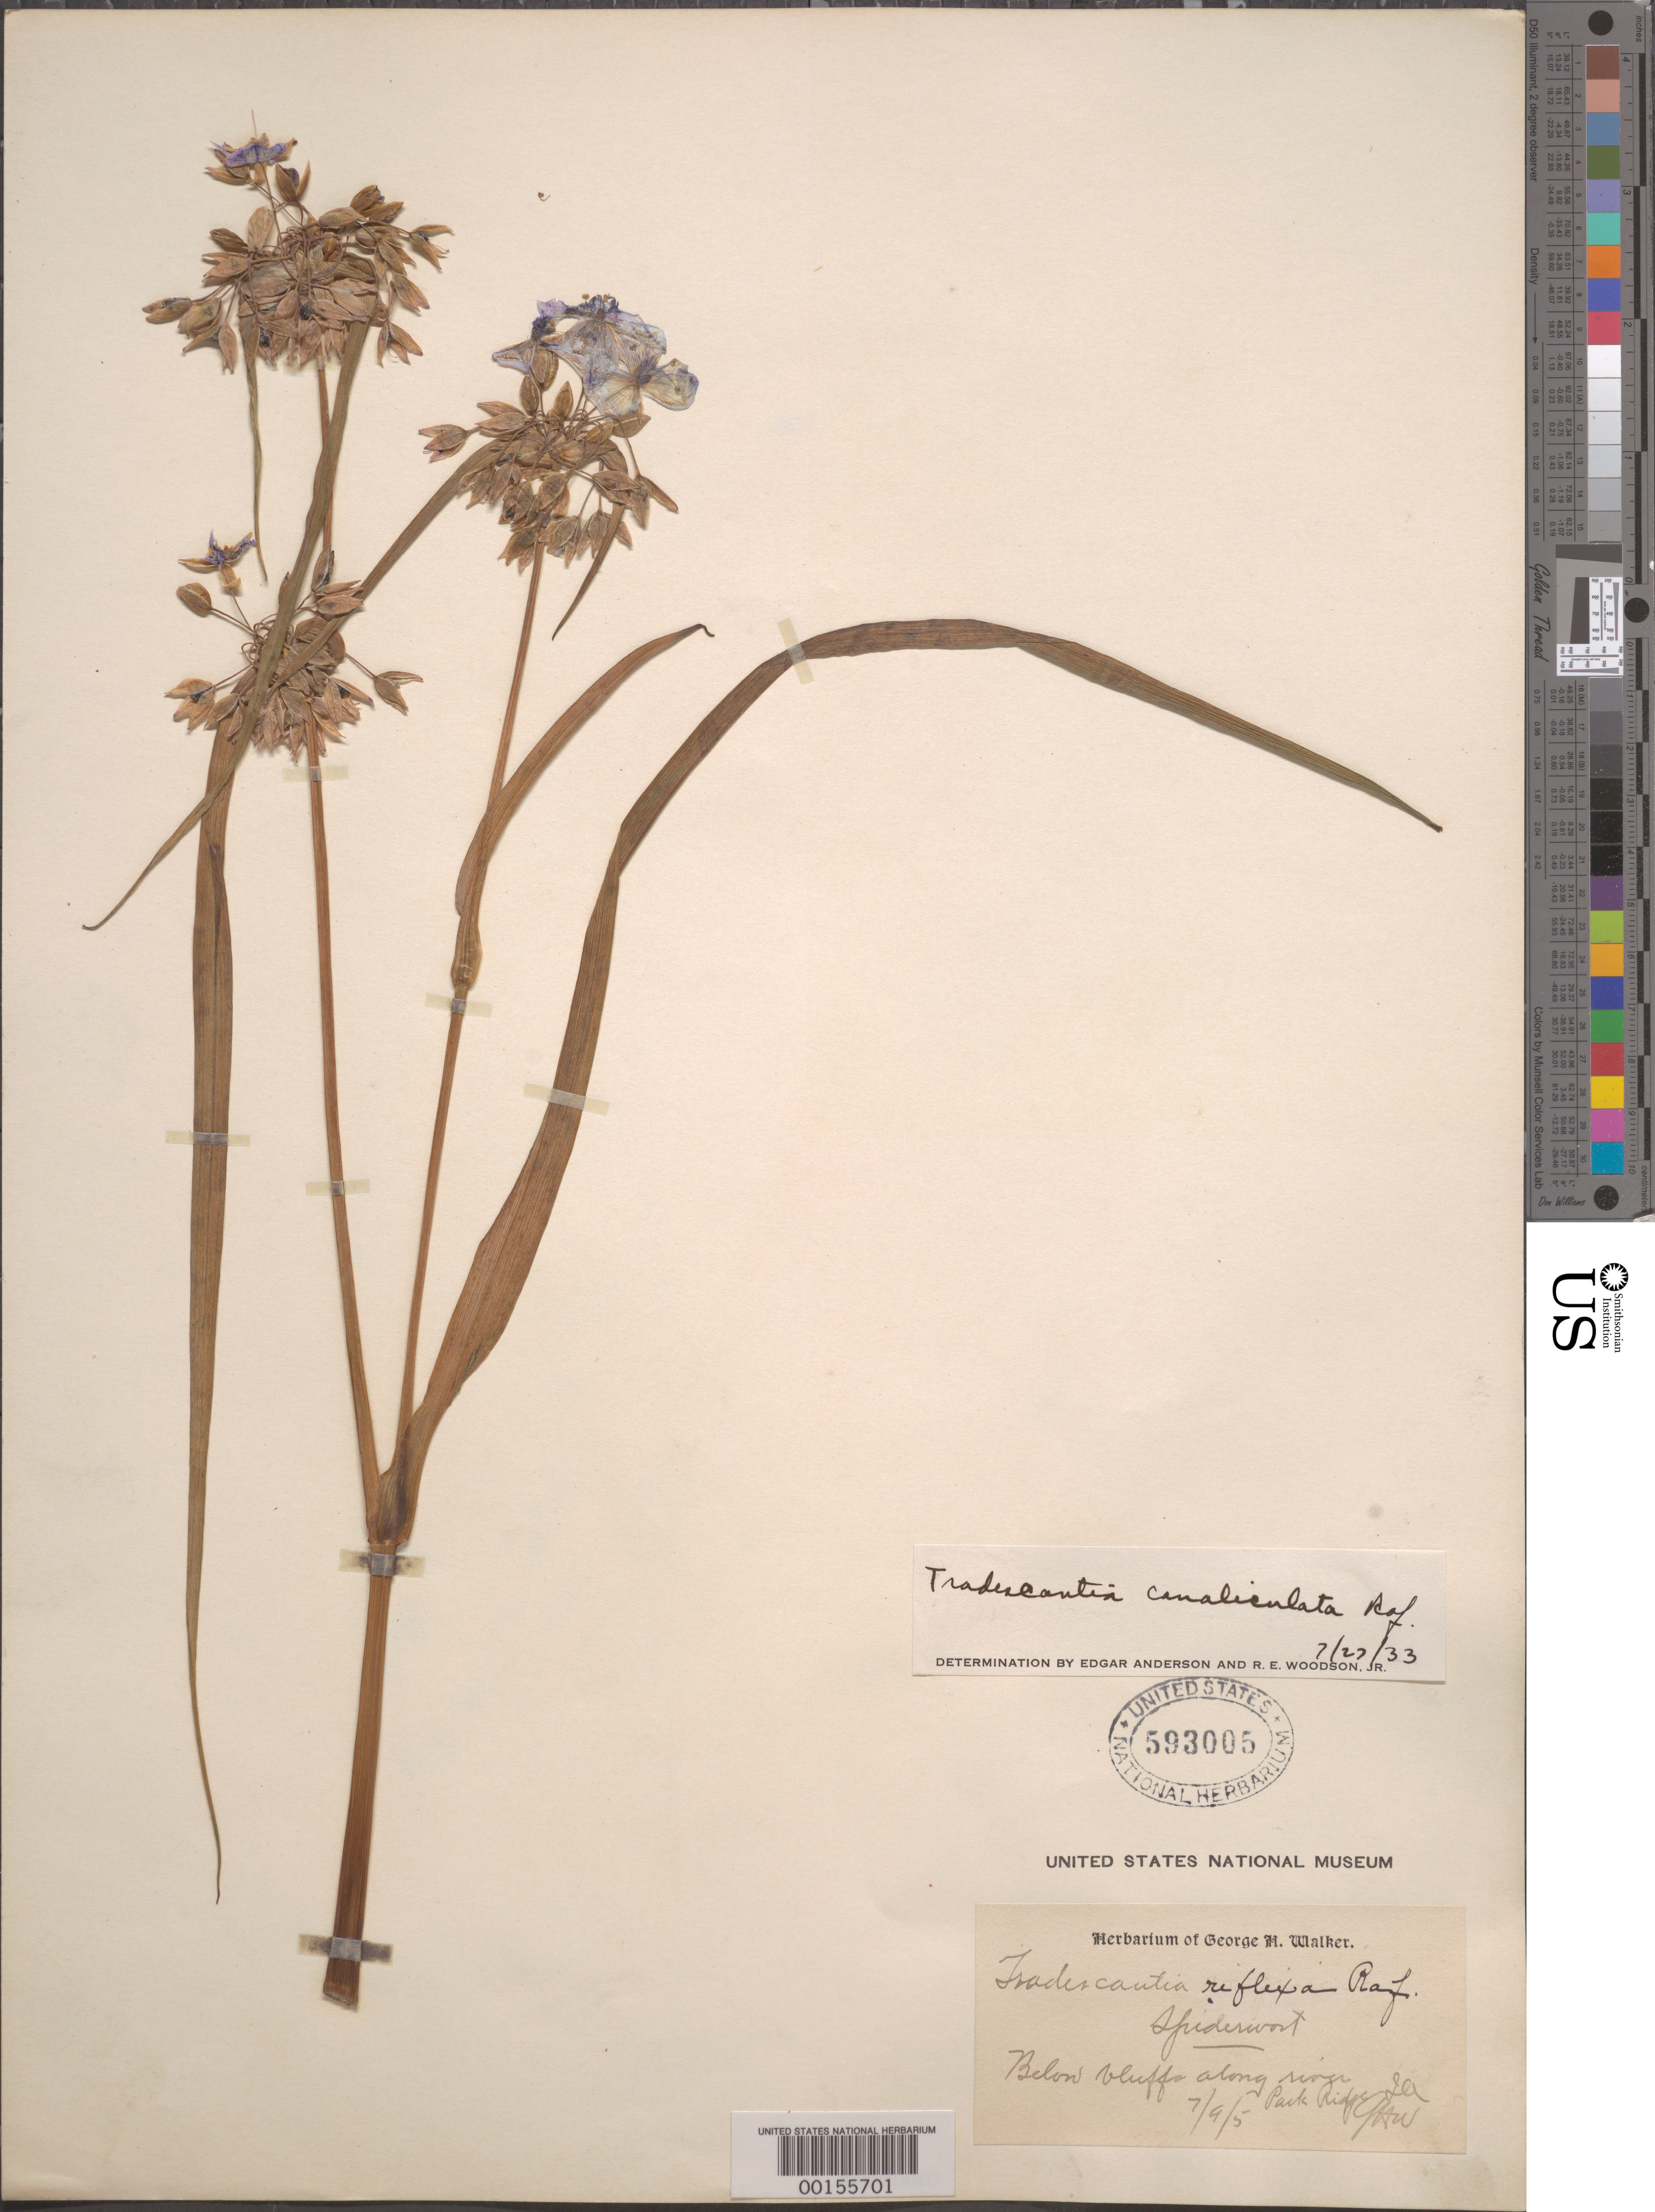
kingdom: Plantae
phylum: Tracheophyta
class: Liliopsida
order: Commelinales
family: Commelinaceae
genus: Tradescantia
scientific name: Tradescantia ohiensis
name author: Raf.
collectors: G. Walker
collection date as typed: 09 Jul 1905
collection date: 1905-07-09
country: United States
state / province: Georgia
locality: Park ridge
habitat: Riverbank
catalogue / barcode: US 593005